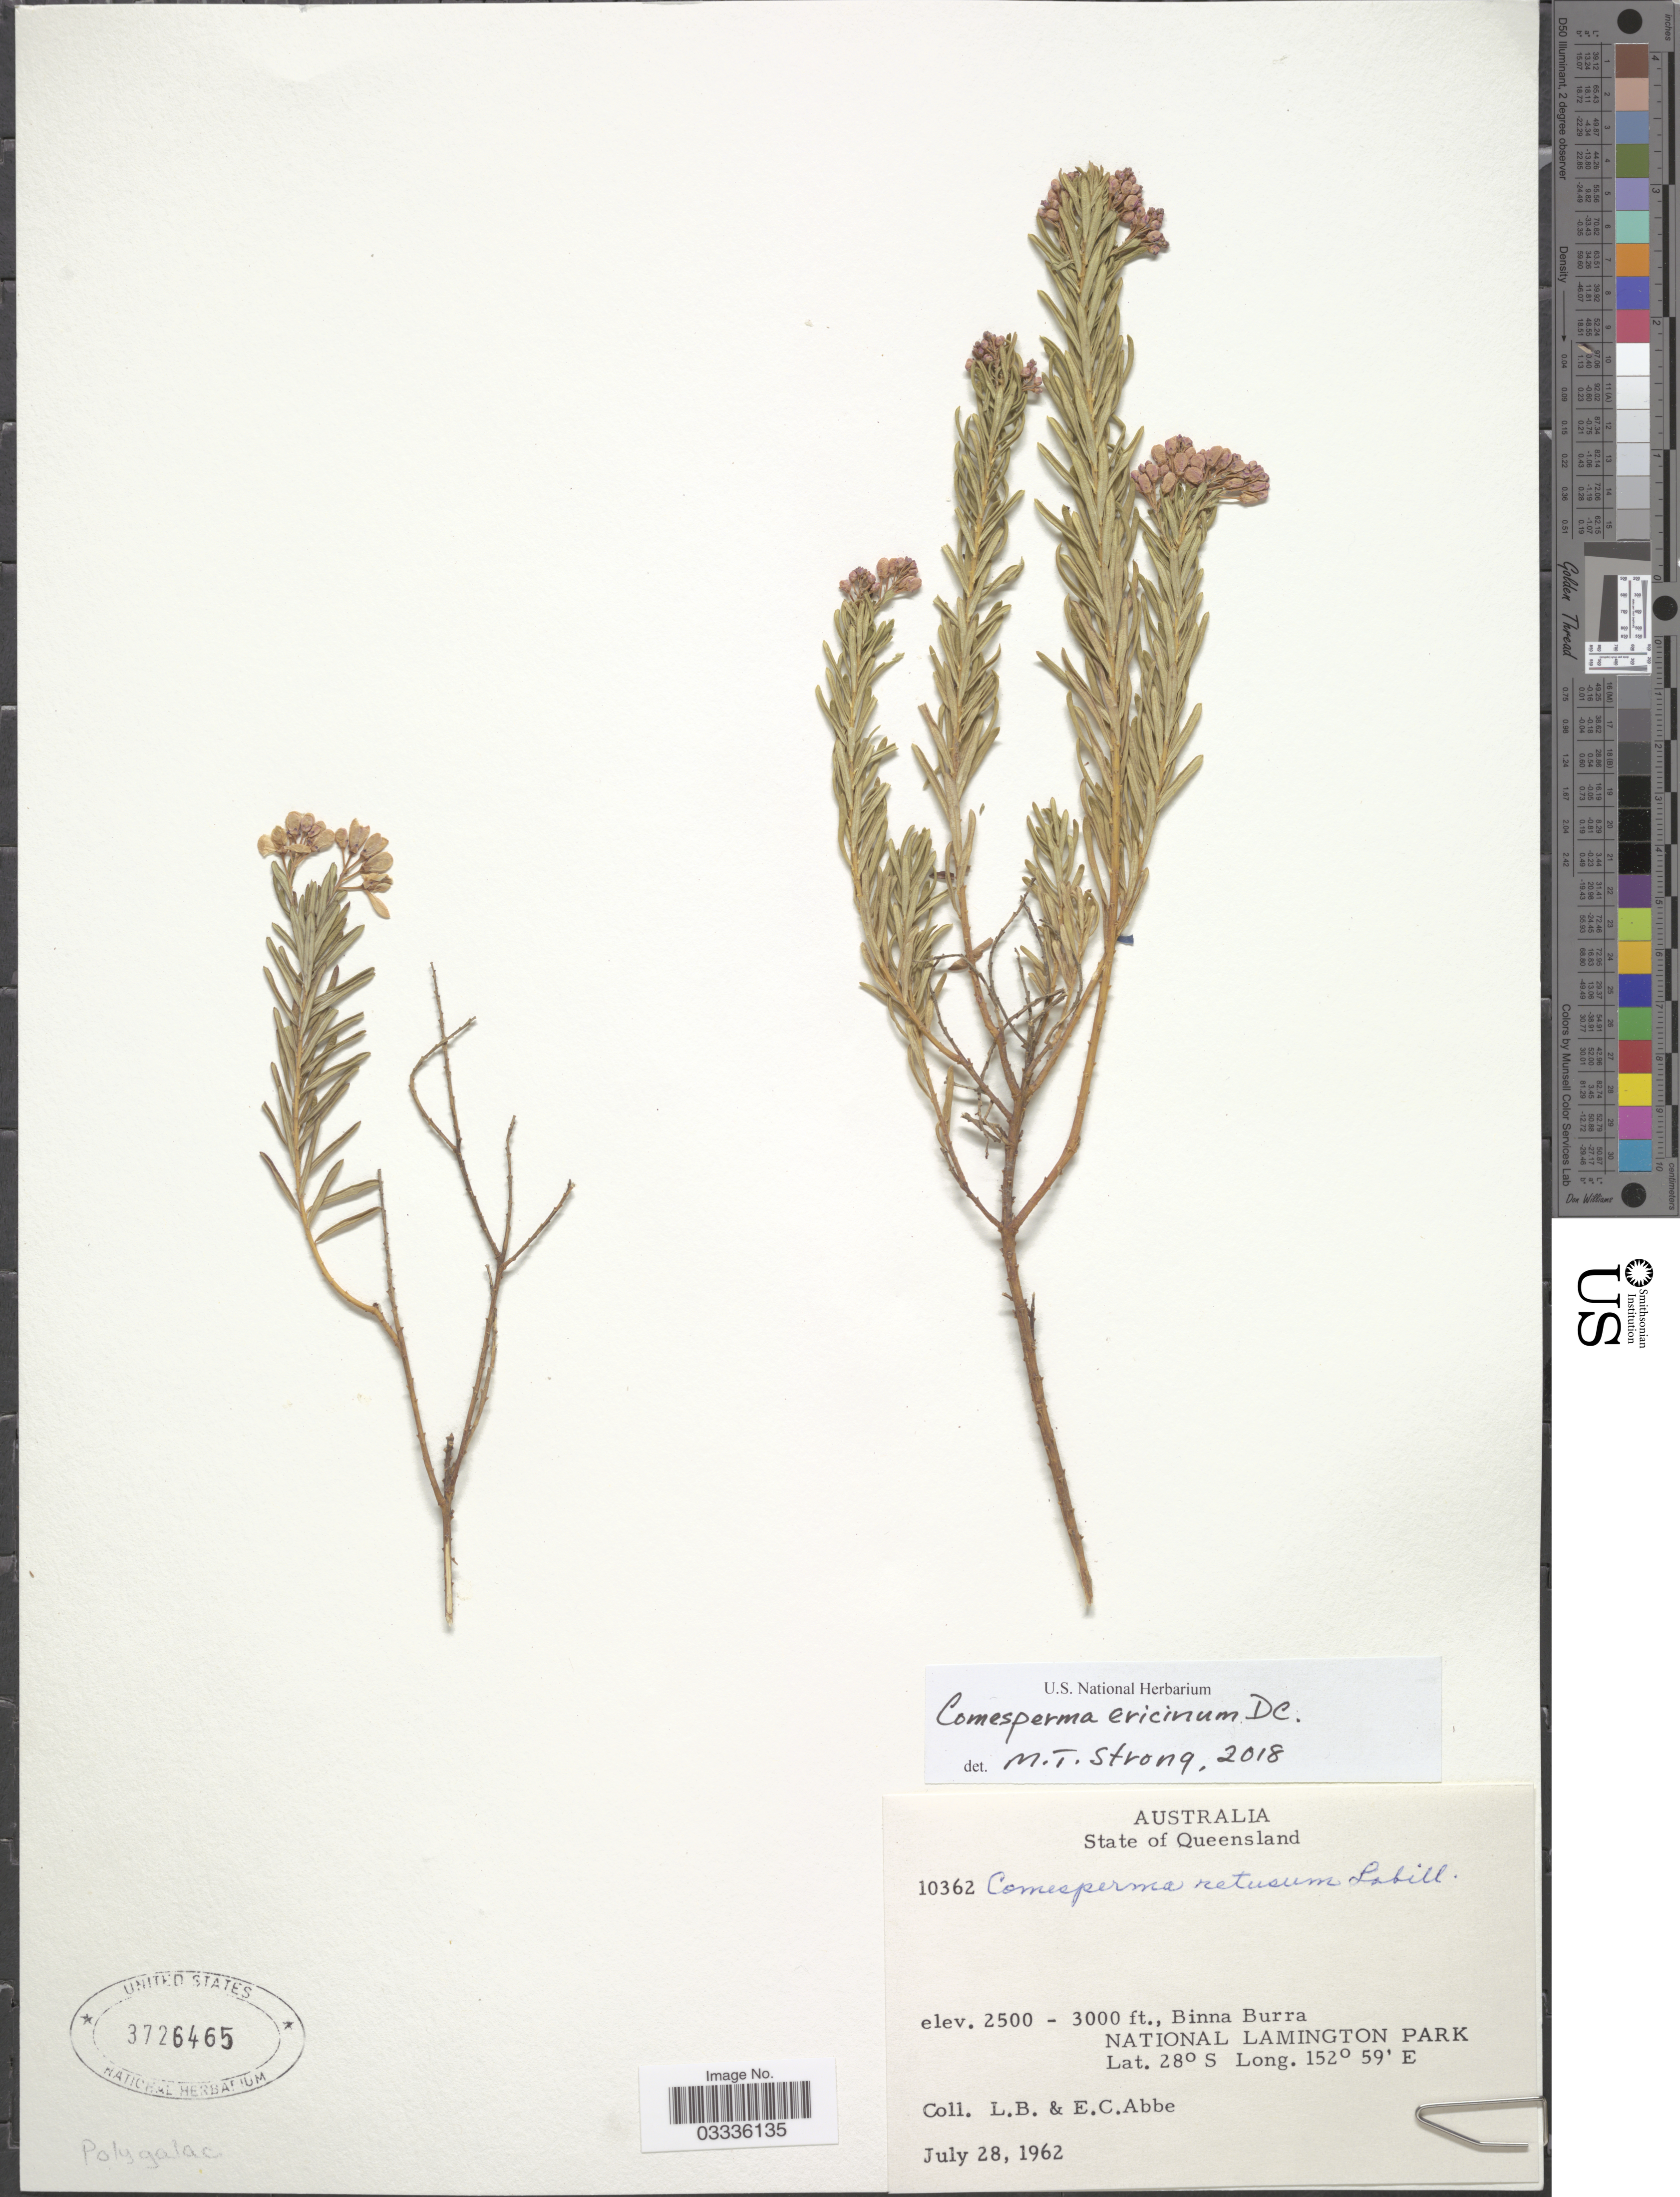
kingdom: Plantae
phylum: Tracheophyta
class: Magnoliopsida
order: Fabales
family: Polygalaceae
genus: Comesperma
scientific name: Comesperma ericinum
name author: DC.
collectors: L. B. Abbe & E. C. Abbe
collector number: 10362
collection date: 1962-07-28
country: Australia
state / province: Queensland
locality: Binna Burra. National Lamington Park.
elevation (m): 762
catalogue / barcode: US 3726465